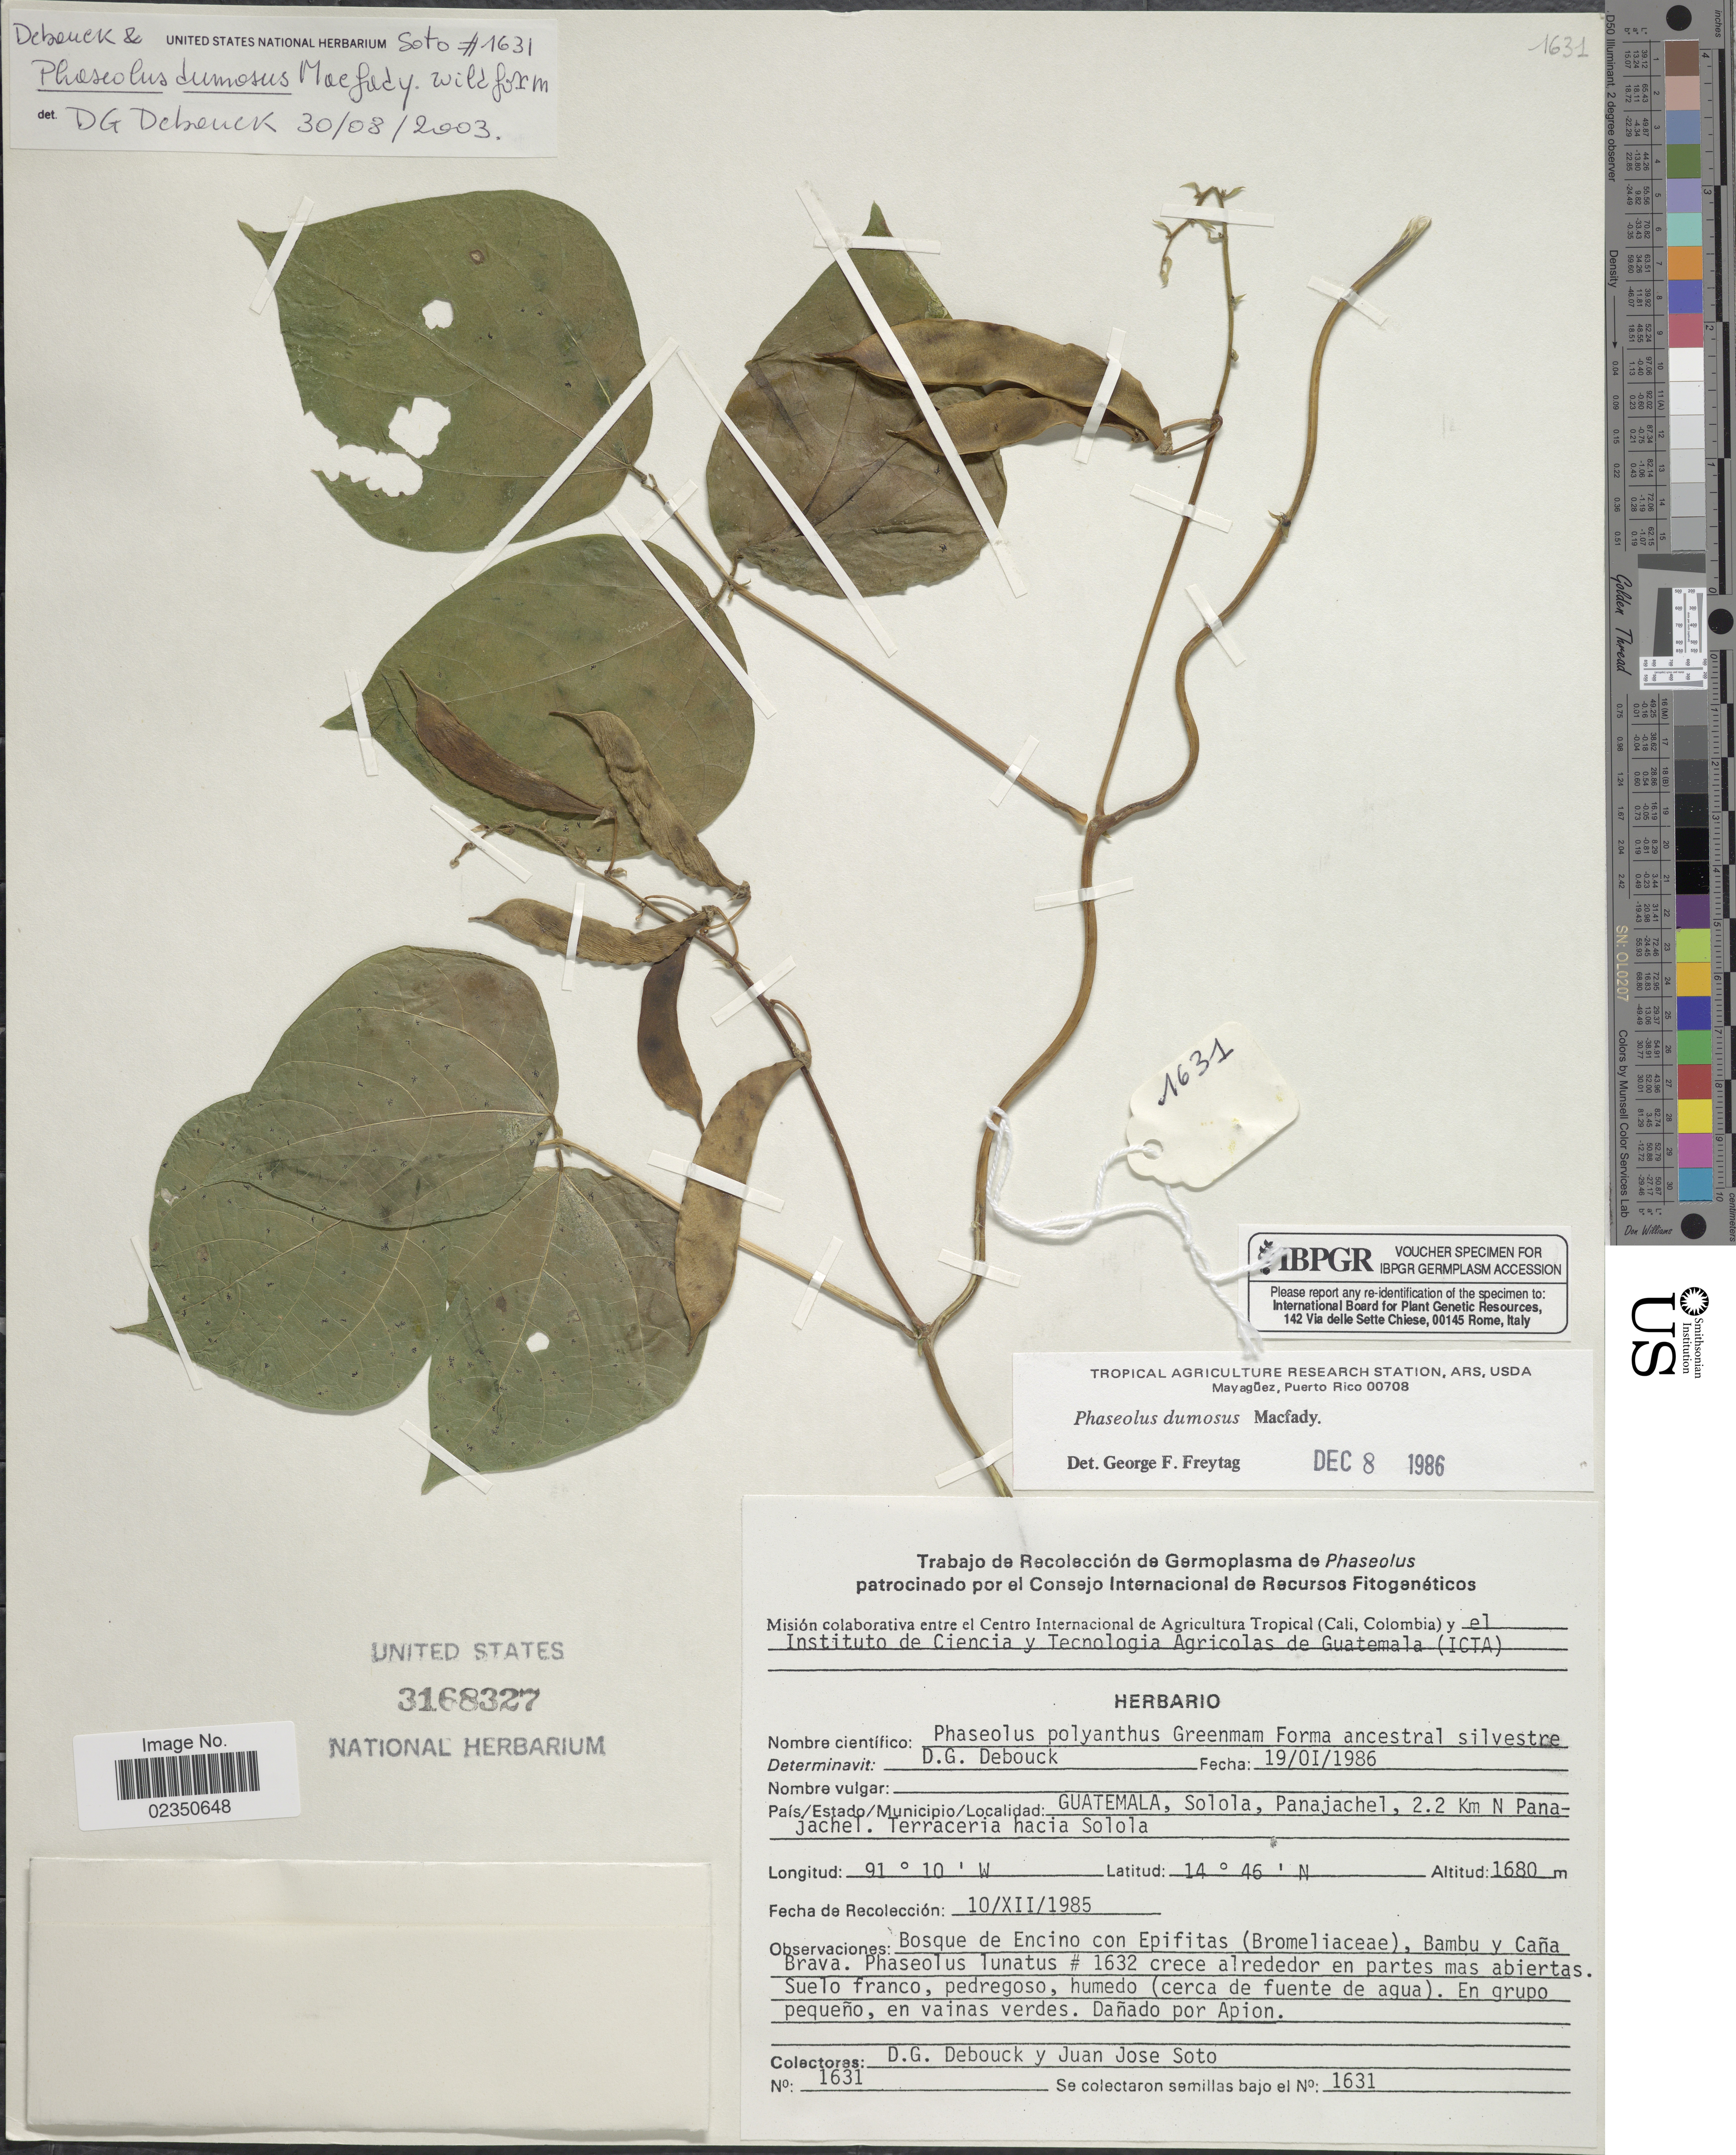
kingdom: Plantae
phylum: Tracheophyta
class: Magnoliopsida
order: Fabales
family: Fabaceae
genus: Phaseolus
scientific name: Phaseolus dumosus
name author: Macfad.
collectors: D. Debouck & J. Soto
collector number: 1631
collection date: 1985-12-10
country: Guatemala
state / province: Sololá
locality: Panajachel, 2.2 Km N Panajachel, Terraceria hacia Solola.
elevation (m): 1680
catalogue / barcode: US 3168327